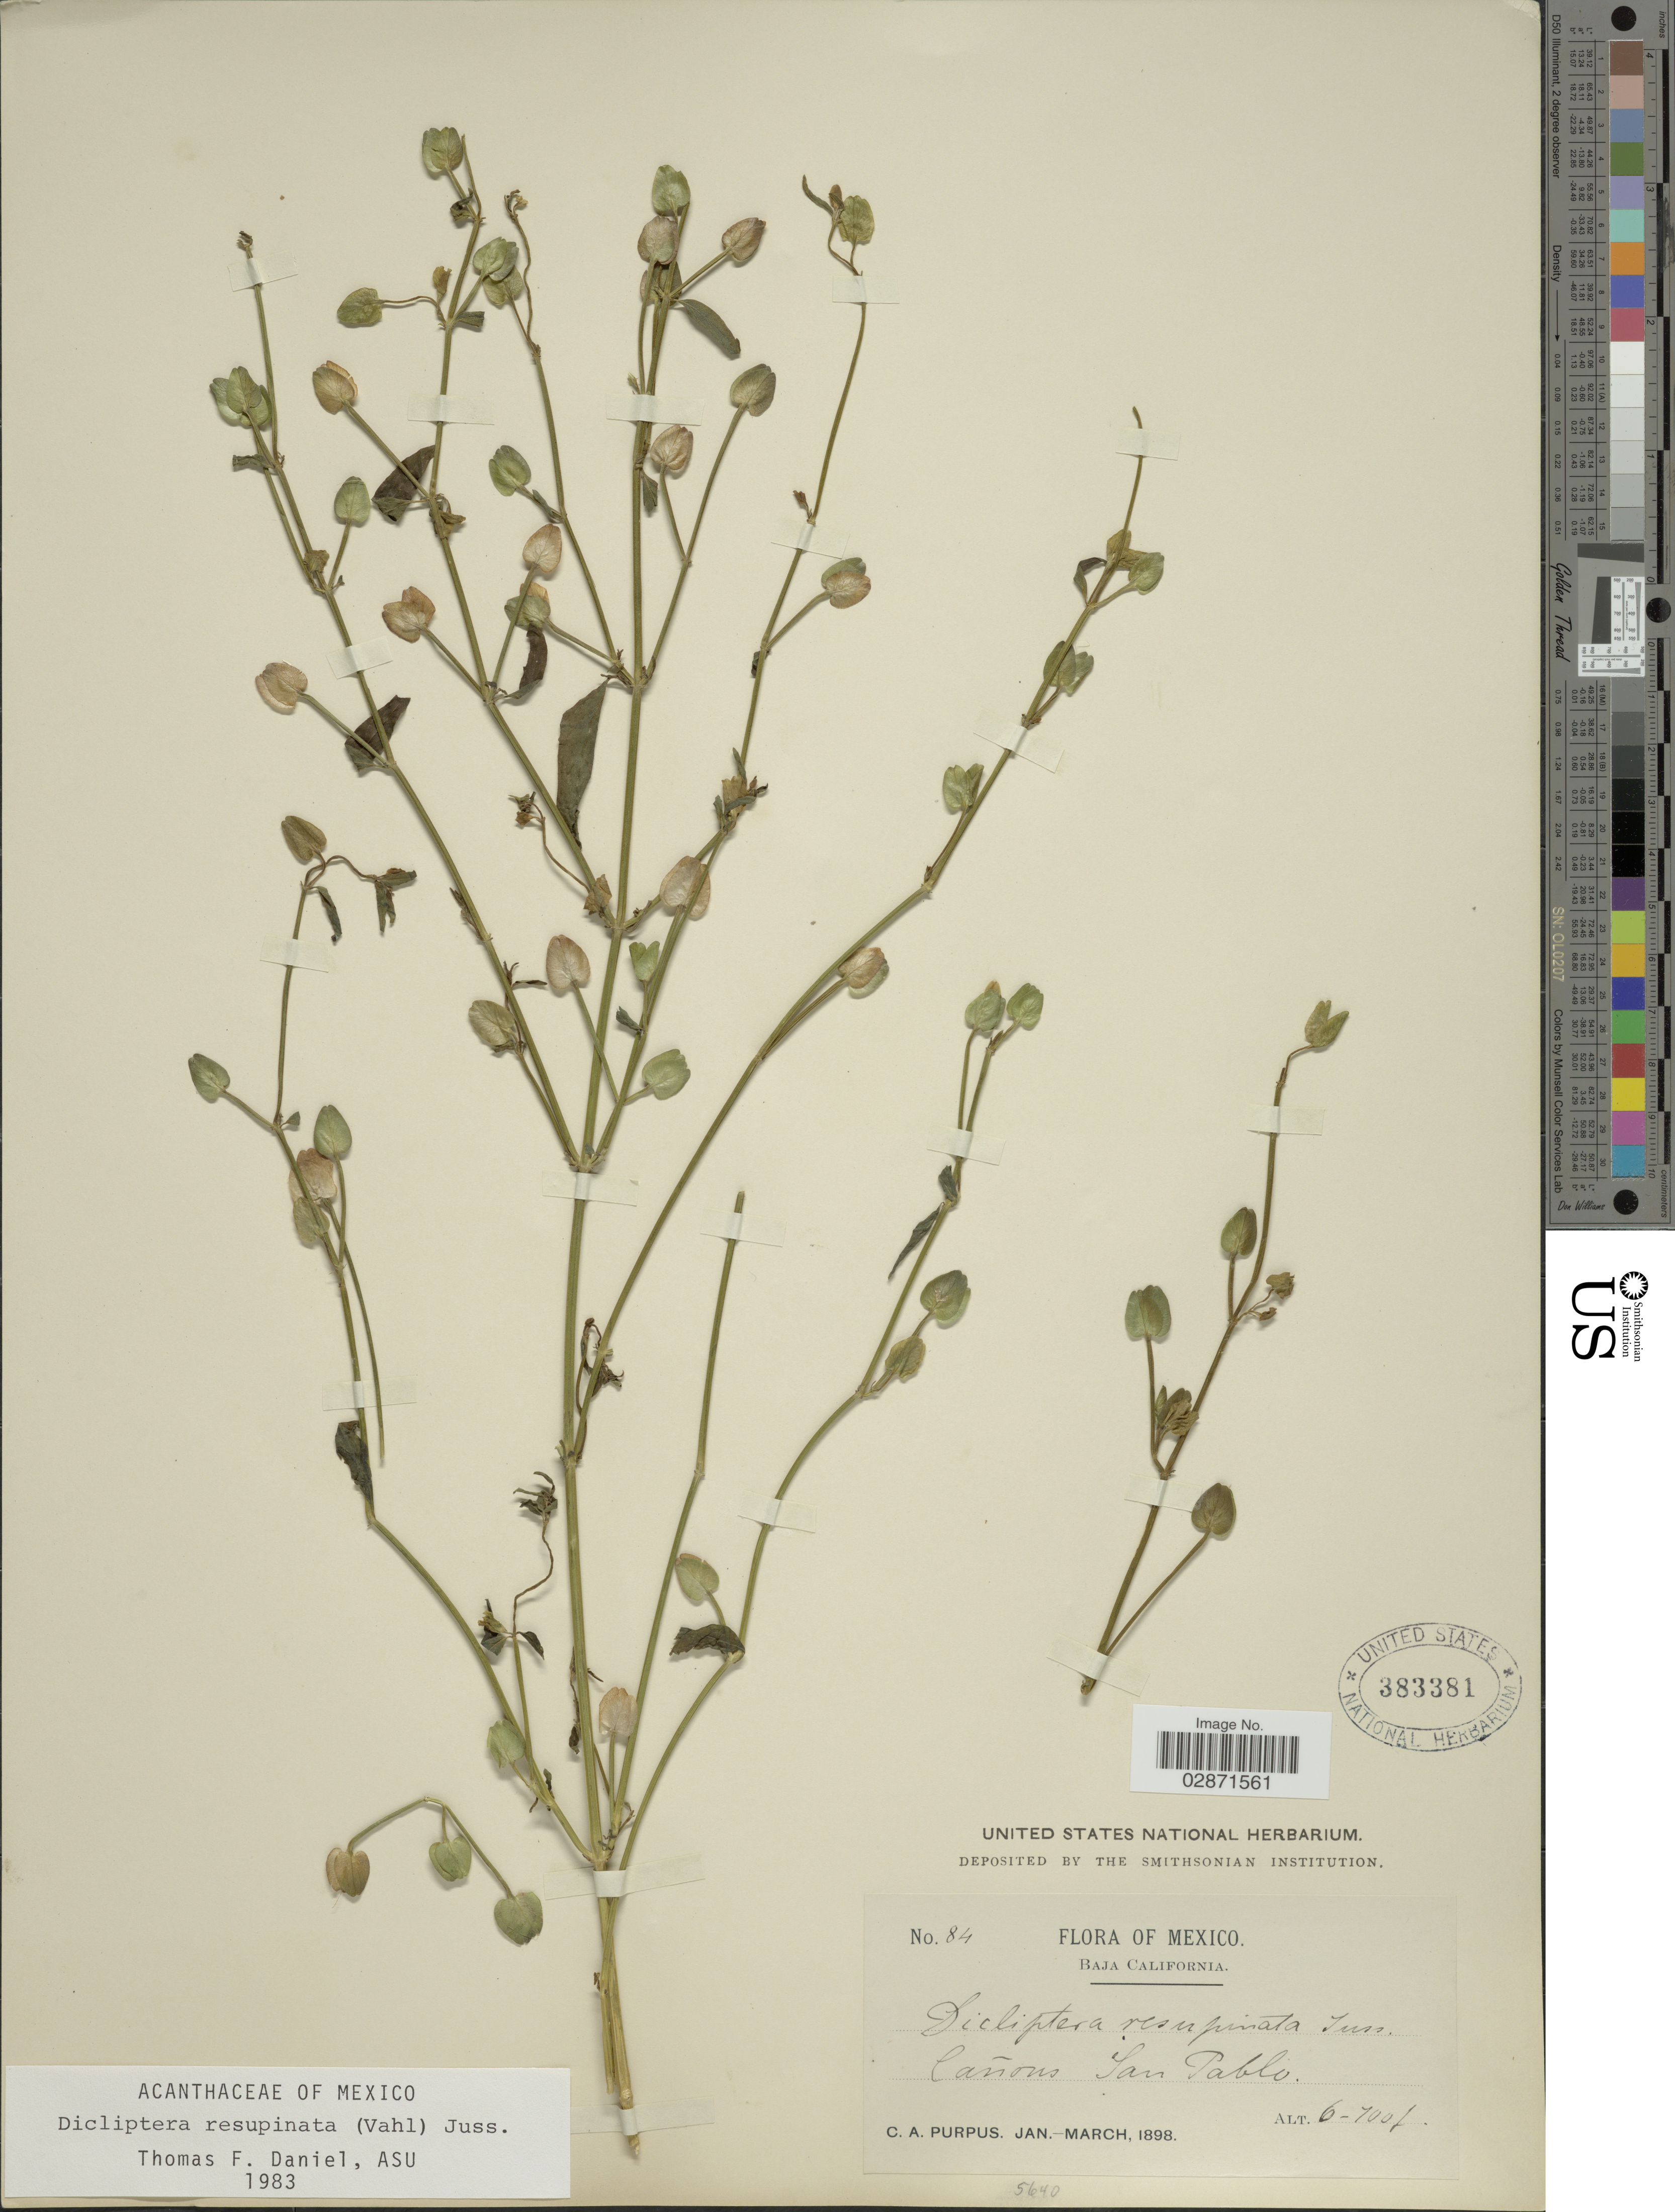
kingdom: Plantae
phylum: Tracheophyta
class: Magnoliopsida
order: Lamiales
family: Acanthaceae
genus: Dicliptera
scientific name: Dicliptera resupinata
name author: (Vahl) Juss.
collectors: C. A. Purpus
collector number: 84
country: Mexico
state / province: Baja California Norte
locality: Cañon San Pablo.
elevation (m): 183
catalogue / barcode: US 383381